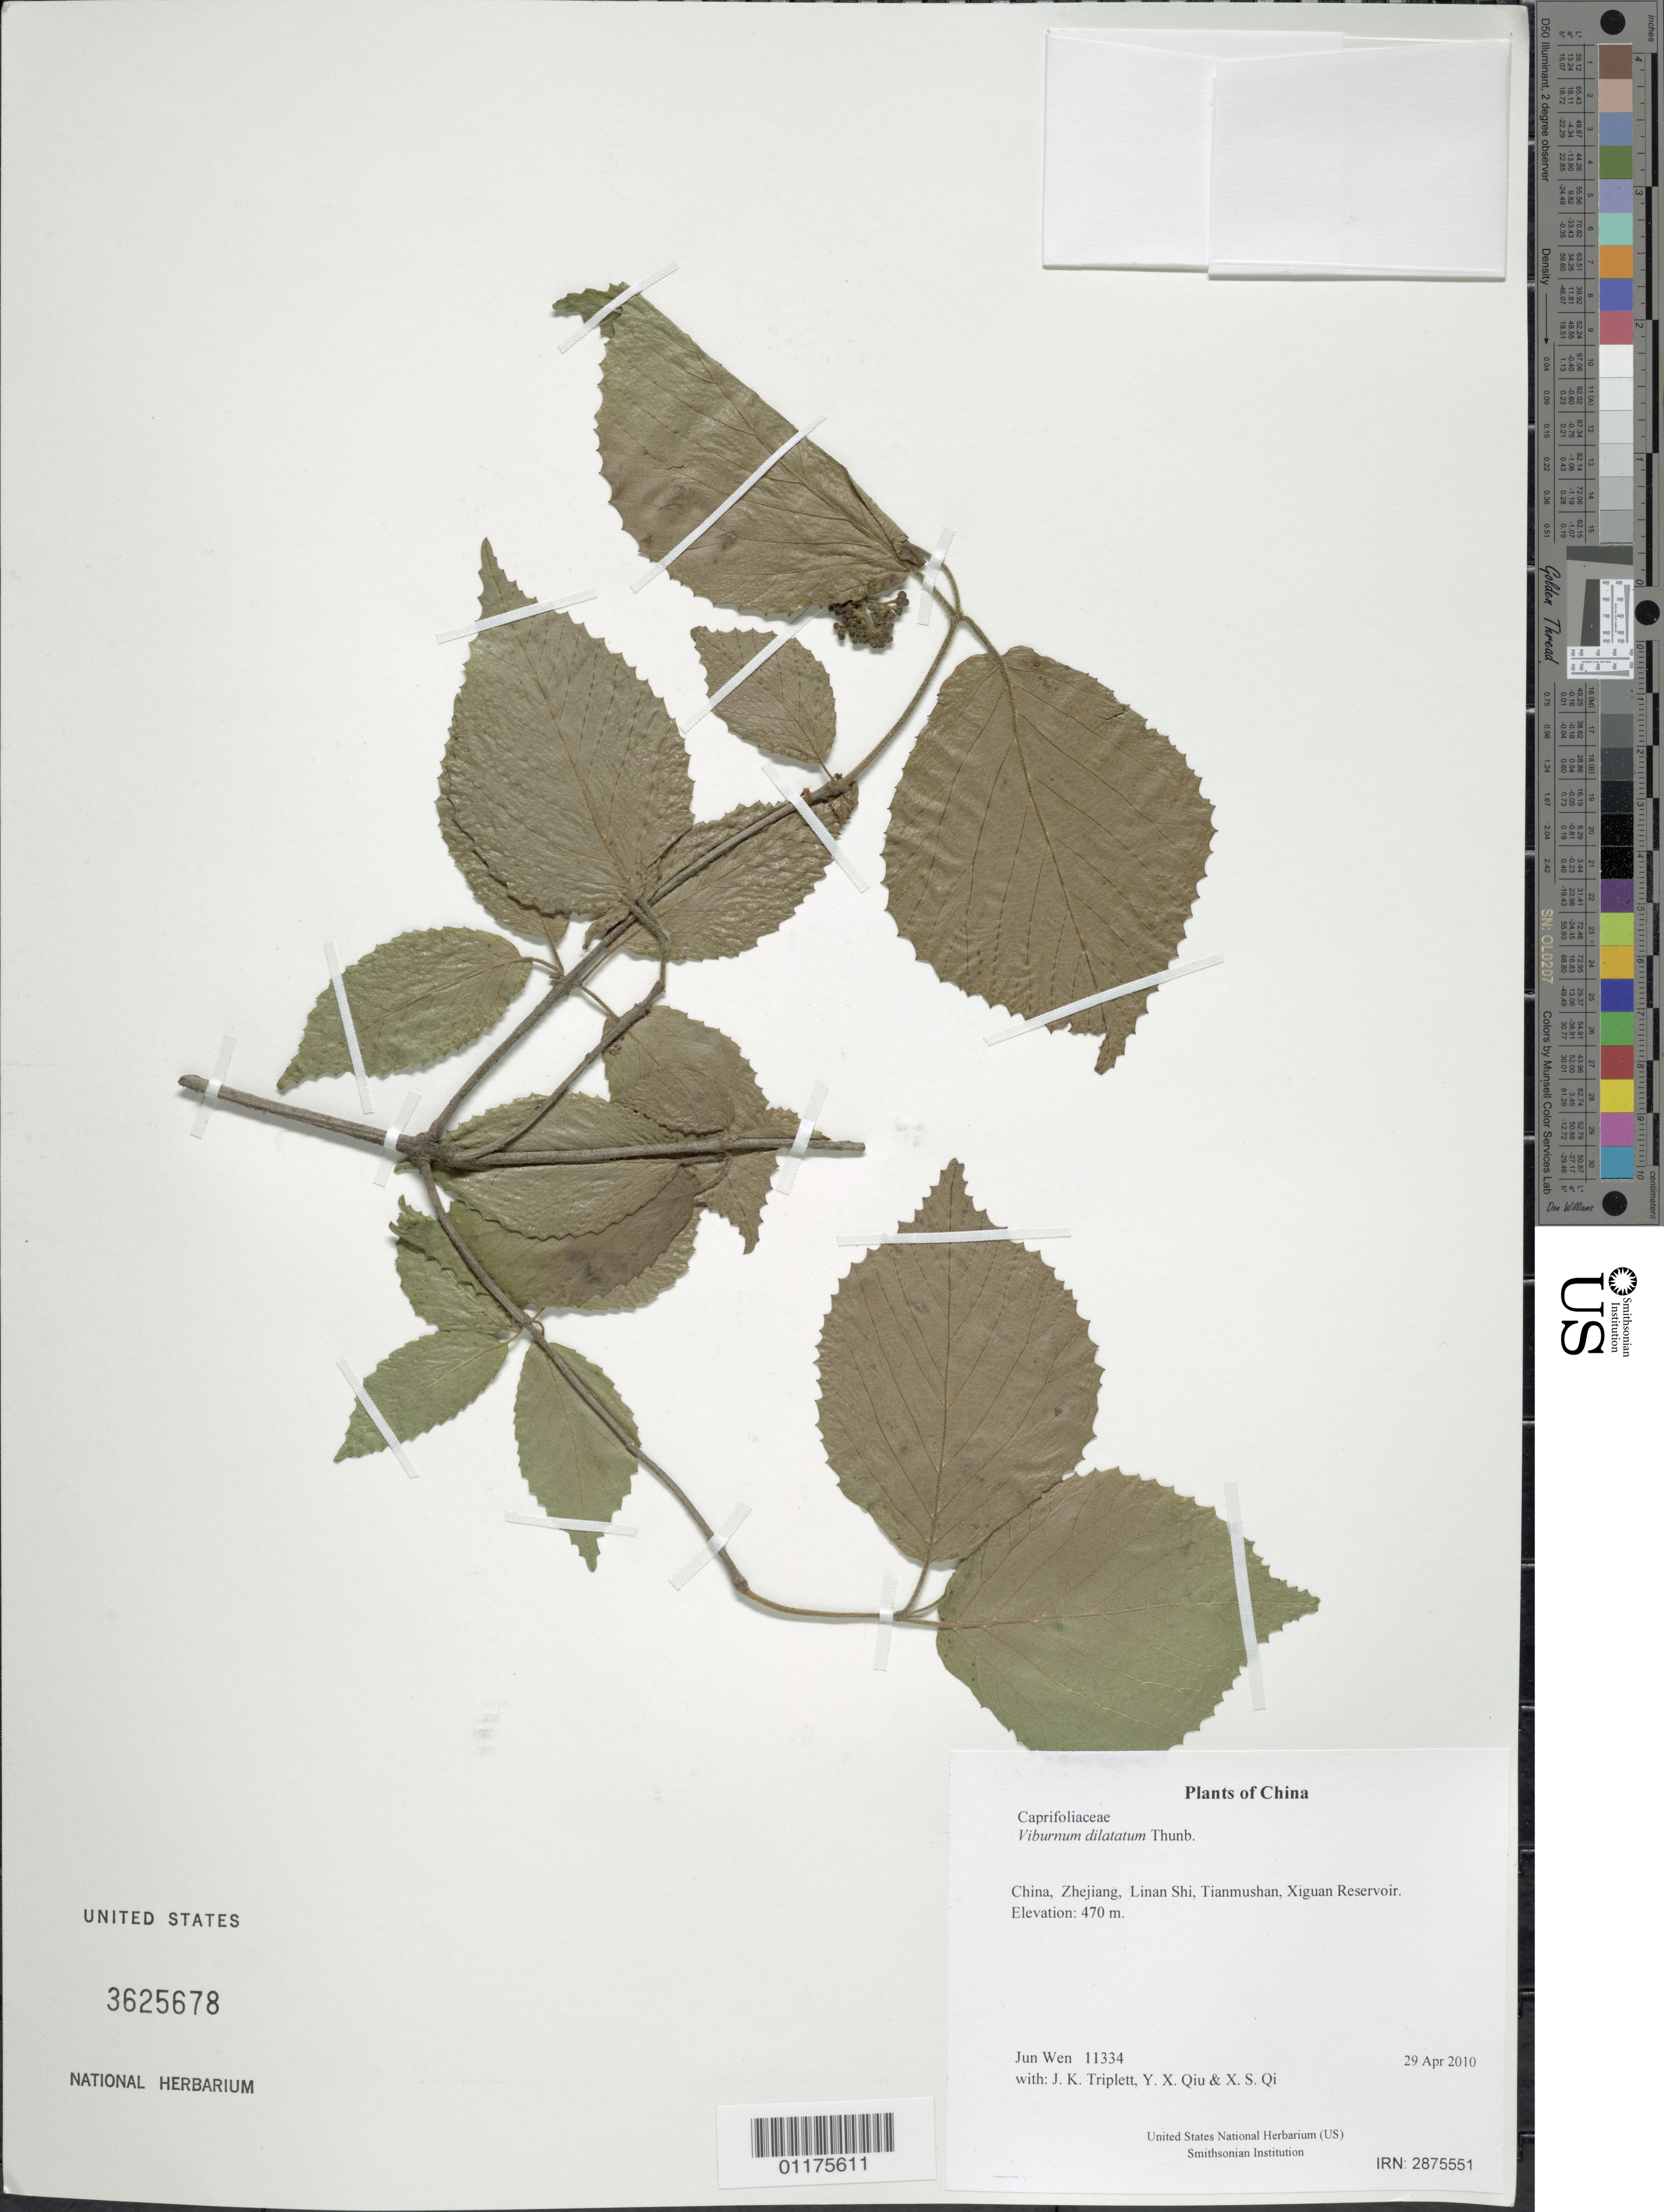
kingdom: Plantae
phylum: Tracheophyta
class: Magnoliopsida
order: Dipsacales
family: Viburnaceae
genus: Viburnum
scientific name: Viburnum dilatatum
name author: Thunb.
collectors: J. Wen, J. K. Triplett, Y. X. Qiu & X. S. Qi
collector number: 11334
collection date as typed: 29 Apr 2010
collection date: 2010-04-29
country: China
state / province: Zhejiang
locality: Linan Shi, Tianmushan, Xiguan Reservoir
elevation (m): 470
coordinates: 30 20.754 N, 119 27.127 E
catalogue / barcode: US 3625678